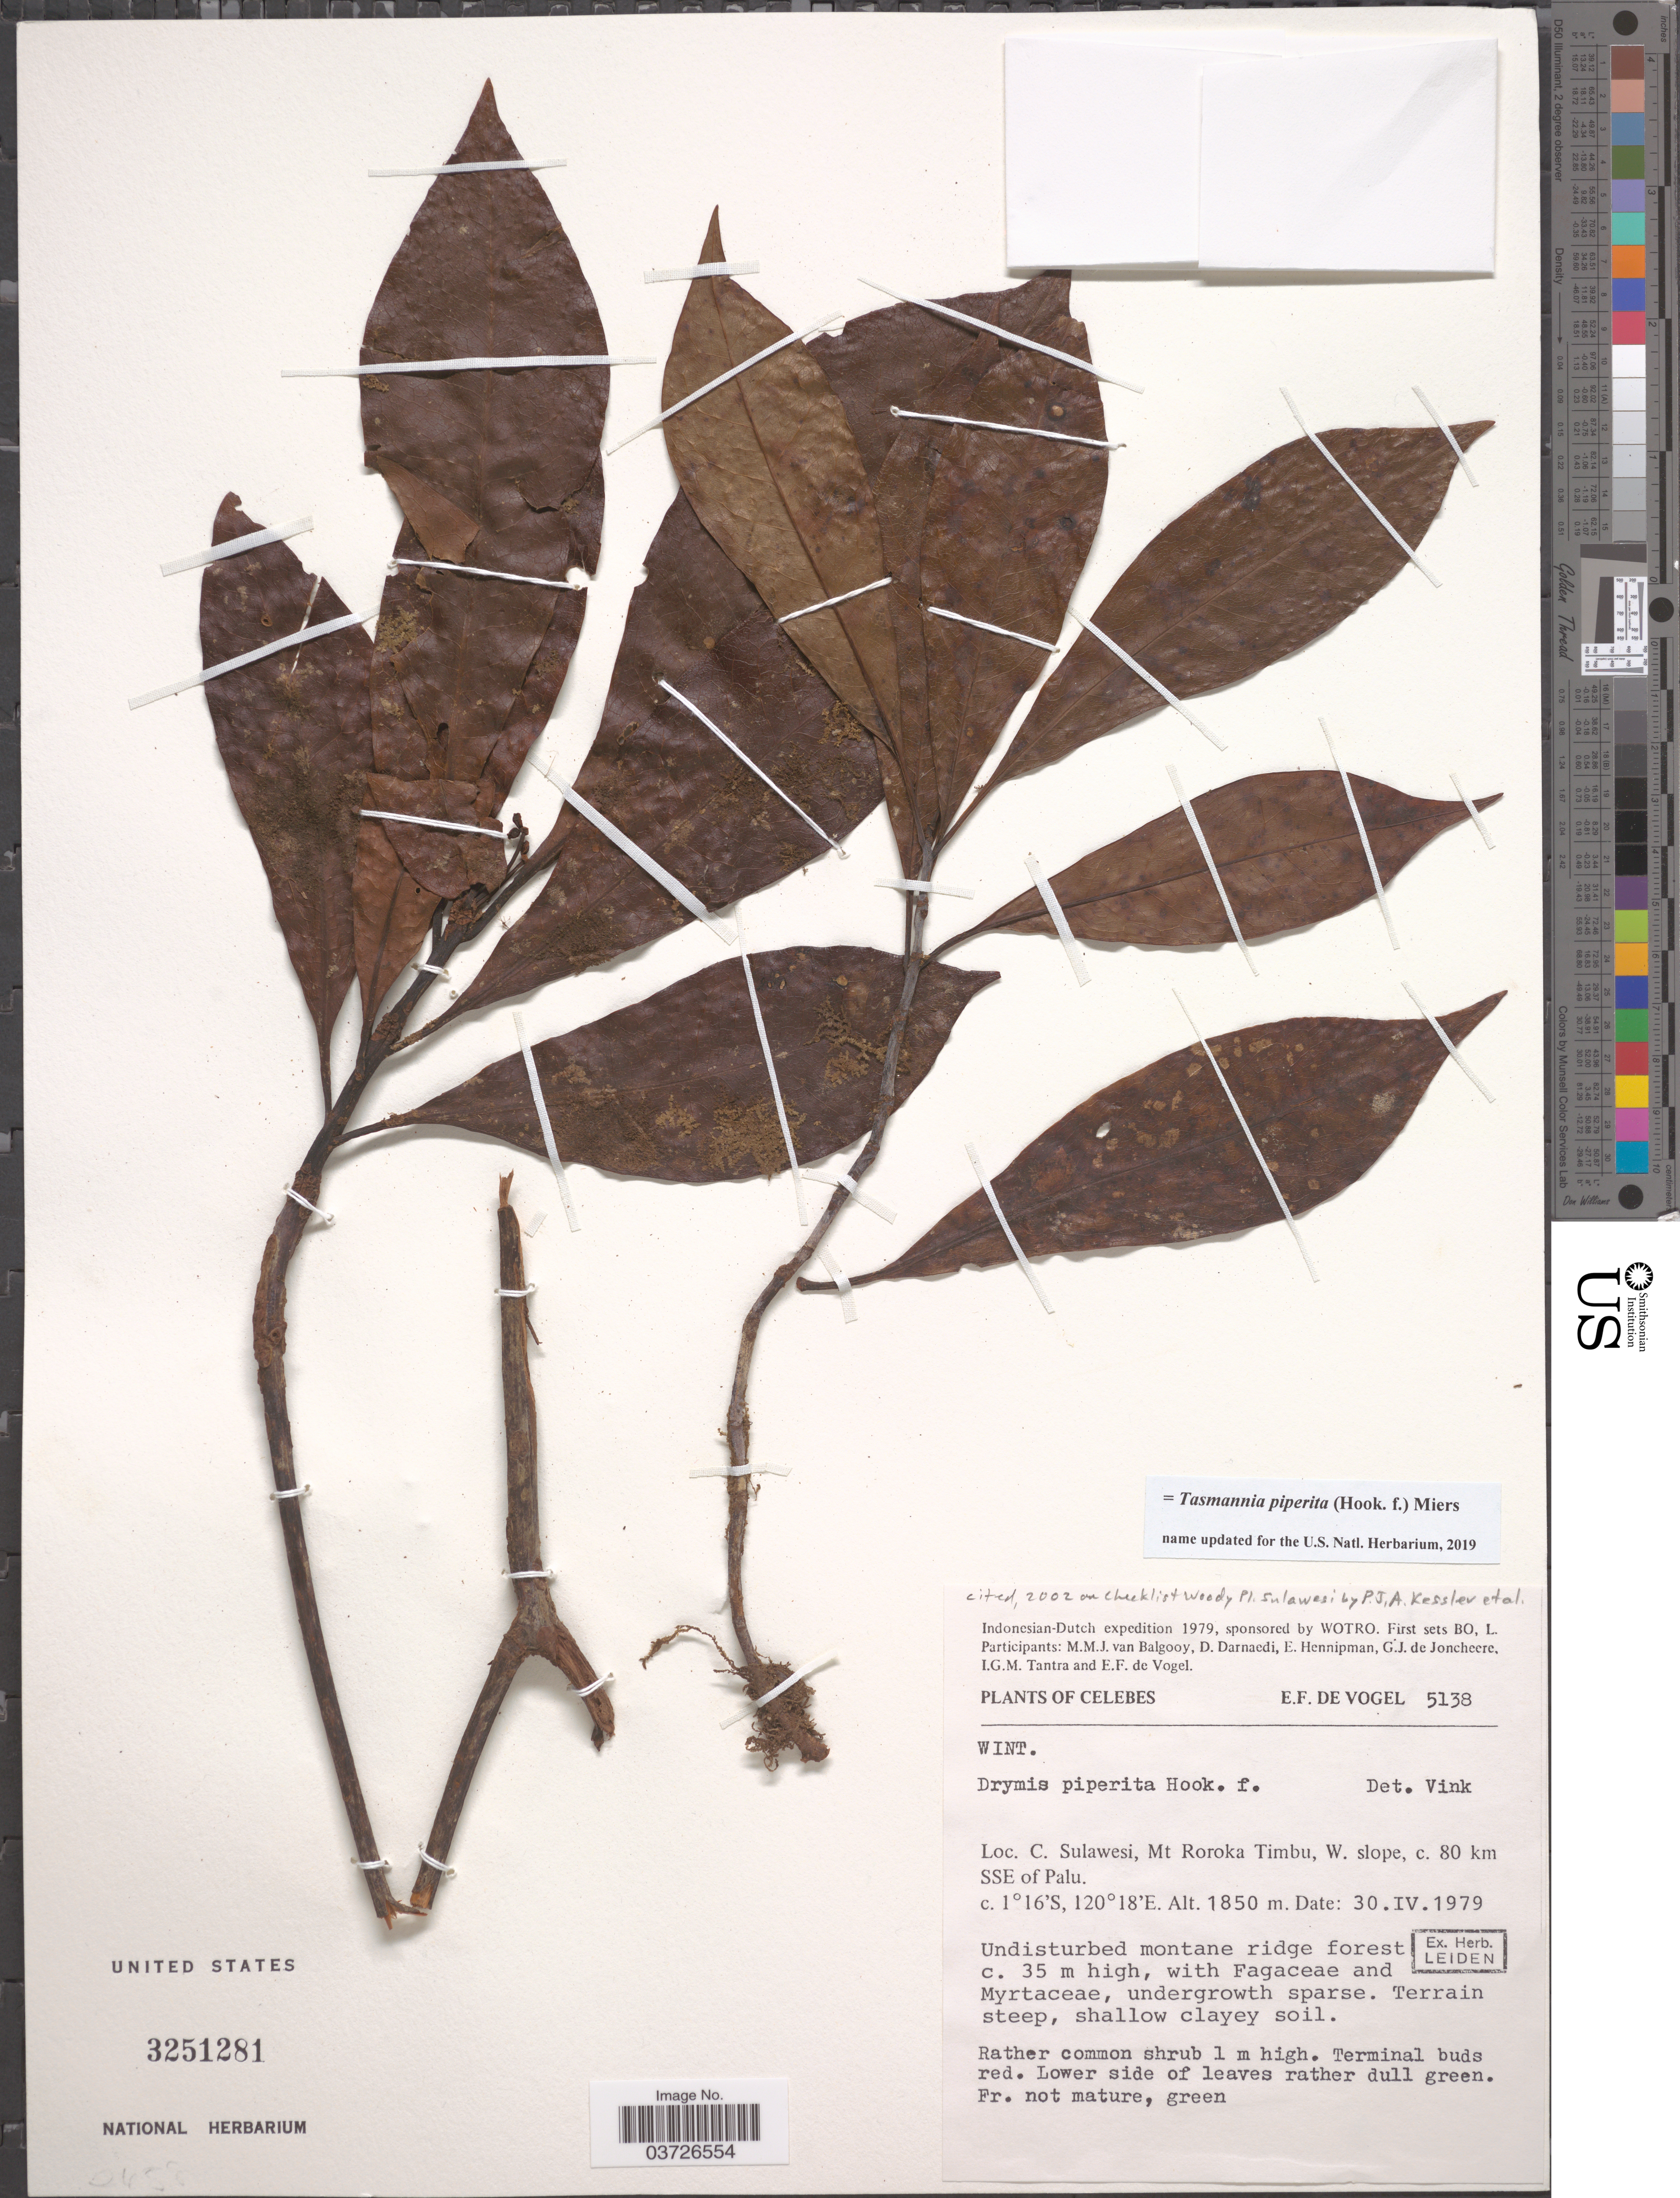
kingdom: Plantae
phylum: Tracheophyta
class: Magnoliopsida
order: Canellales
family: Winteraceae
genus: Tasmannia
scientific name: Tasmannia piperita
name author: (Hook. f.) Miers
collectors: E. F. de Vogel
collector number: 5138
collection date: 1979-04-30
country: Indonesia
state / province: Sulawesi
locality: Celebes. C. Sulawesi, Mt Roroka Timbu, W. slope, c. 80 km SSE of Palu.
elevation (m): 1850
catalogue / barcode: US 3251281